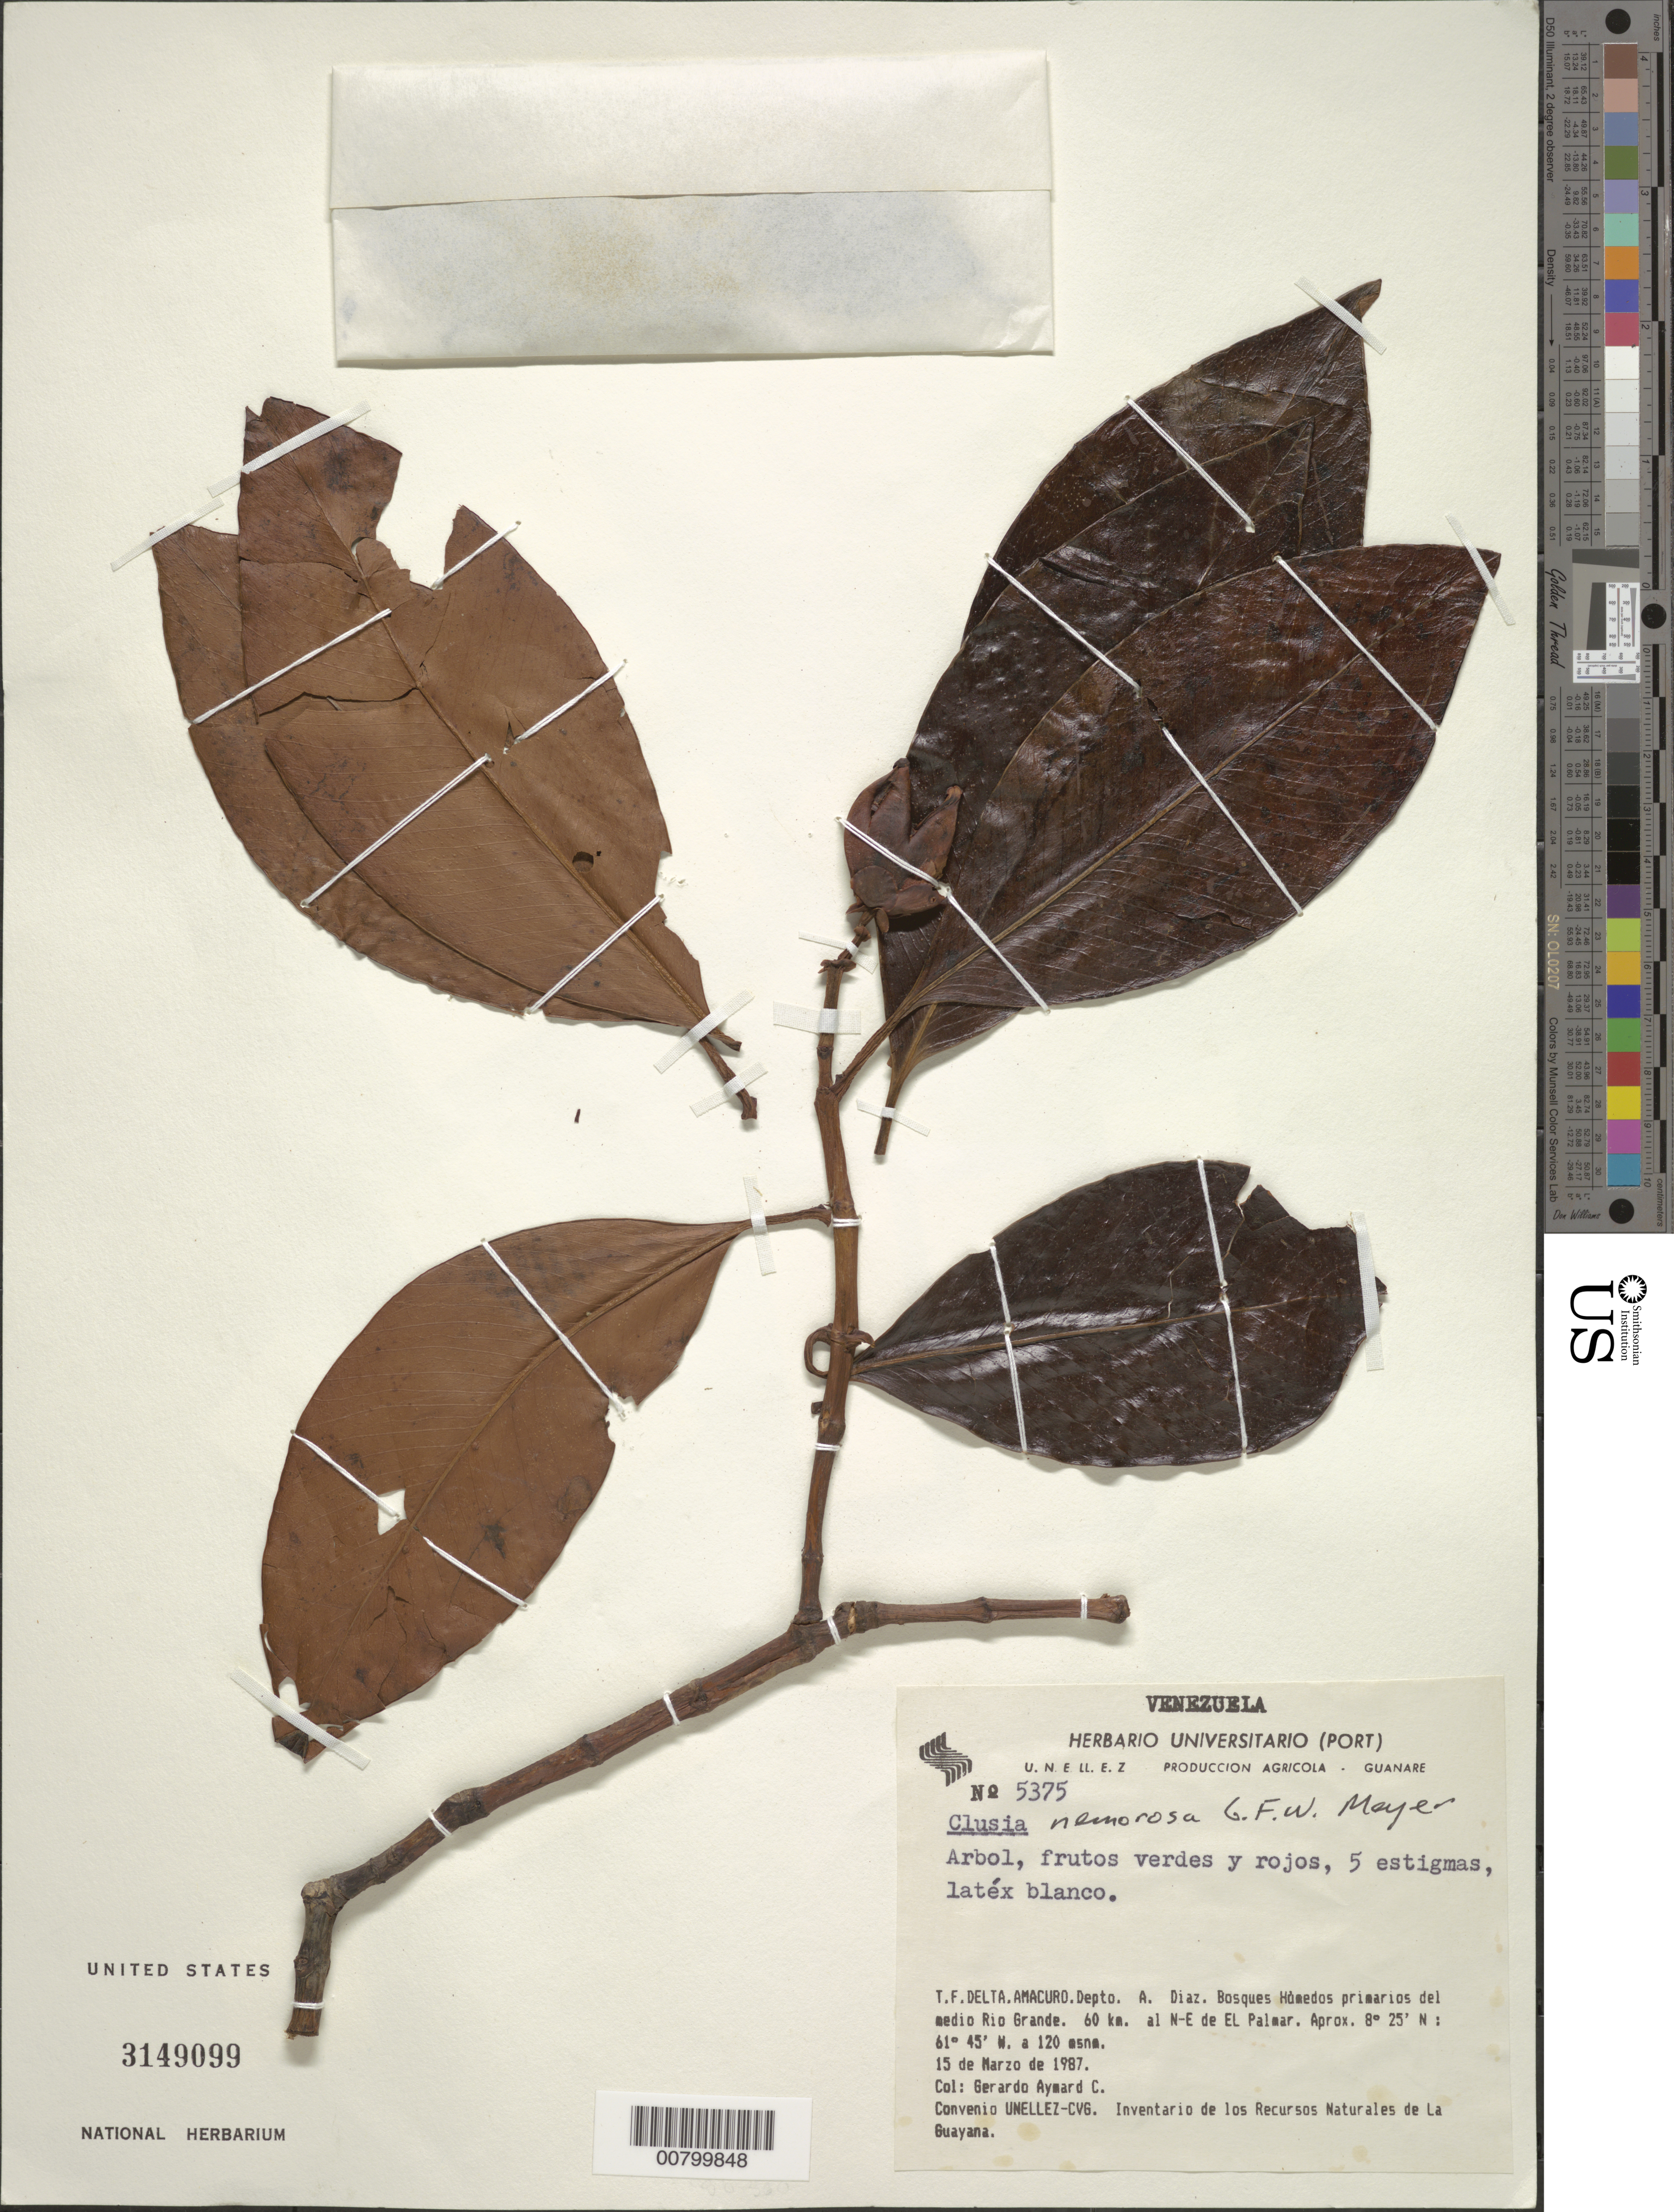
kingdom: Plantae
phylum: Tracheophyta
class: Magnoliopsida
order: Malpighiales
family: Clusiaceae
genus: Clusia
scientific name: Clusia nemorosa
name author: G. Mey.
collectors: G. A. Aymard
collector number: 5375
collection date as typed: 15-Mar-87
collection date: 1987-03-15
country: Venezuela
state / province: Delta Amacuro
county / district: Antonio Díaz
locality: Río Grande, 60 km NE of El Palmar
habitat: Bosques húmedos primarios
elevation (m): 120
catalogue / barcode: US 3149099